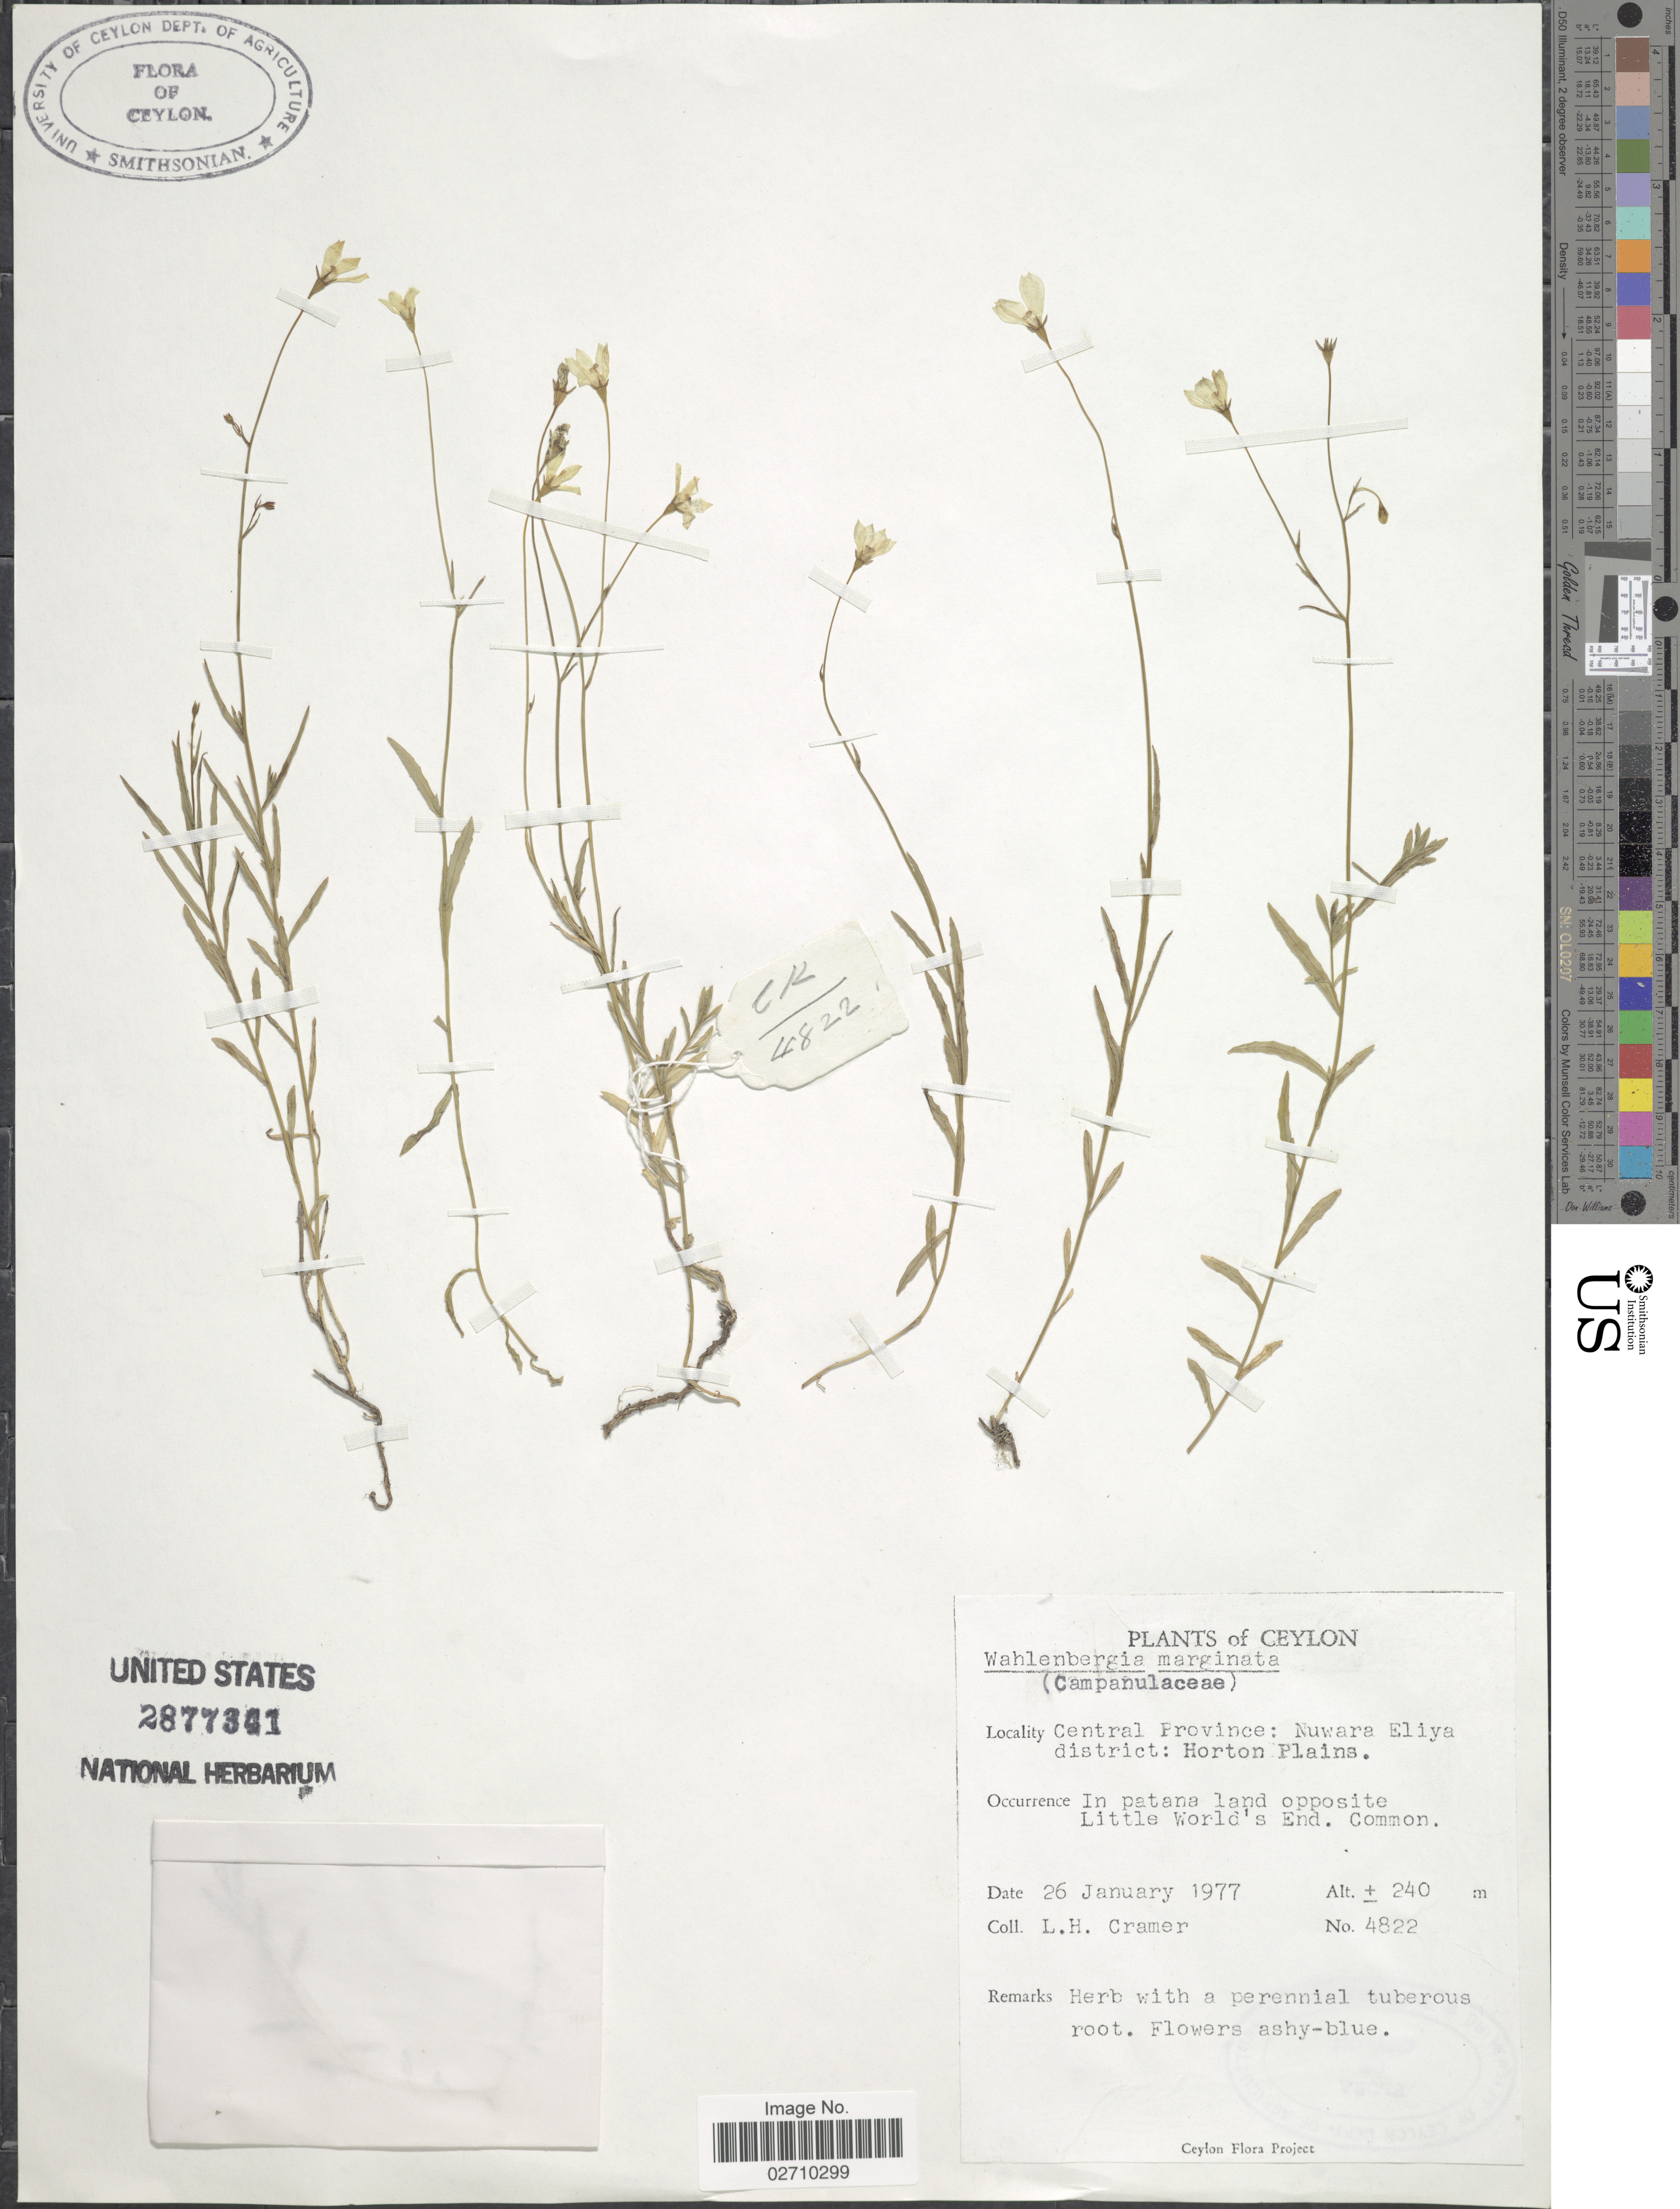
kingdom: Plantae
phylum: Tracheophyta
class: Magnoliopsida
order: Asterales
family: Campanulaceae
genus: Wahlenbergia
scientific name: Wahlenbergia marginata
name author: (Thunb.) A. DC.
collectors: L. H. Cramer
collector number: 4822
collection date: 1977-01-26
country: Sri Lanka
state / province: Central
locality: Ceylon. Nuwara Eliya district: Horton Plains.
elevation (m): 240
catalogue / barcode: US 2877341